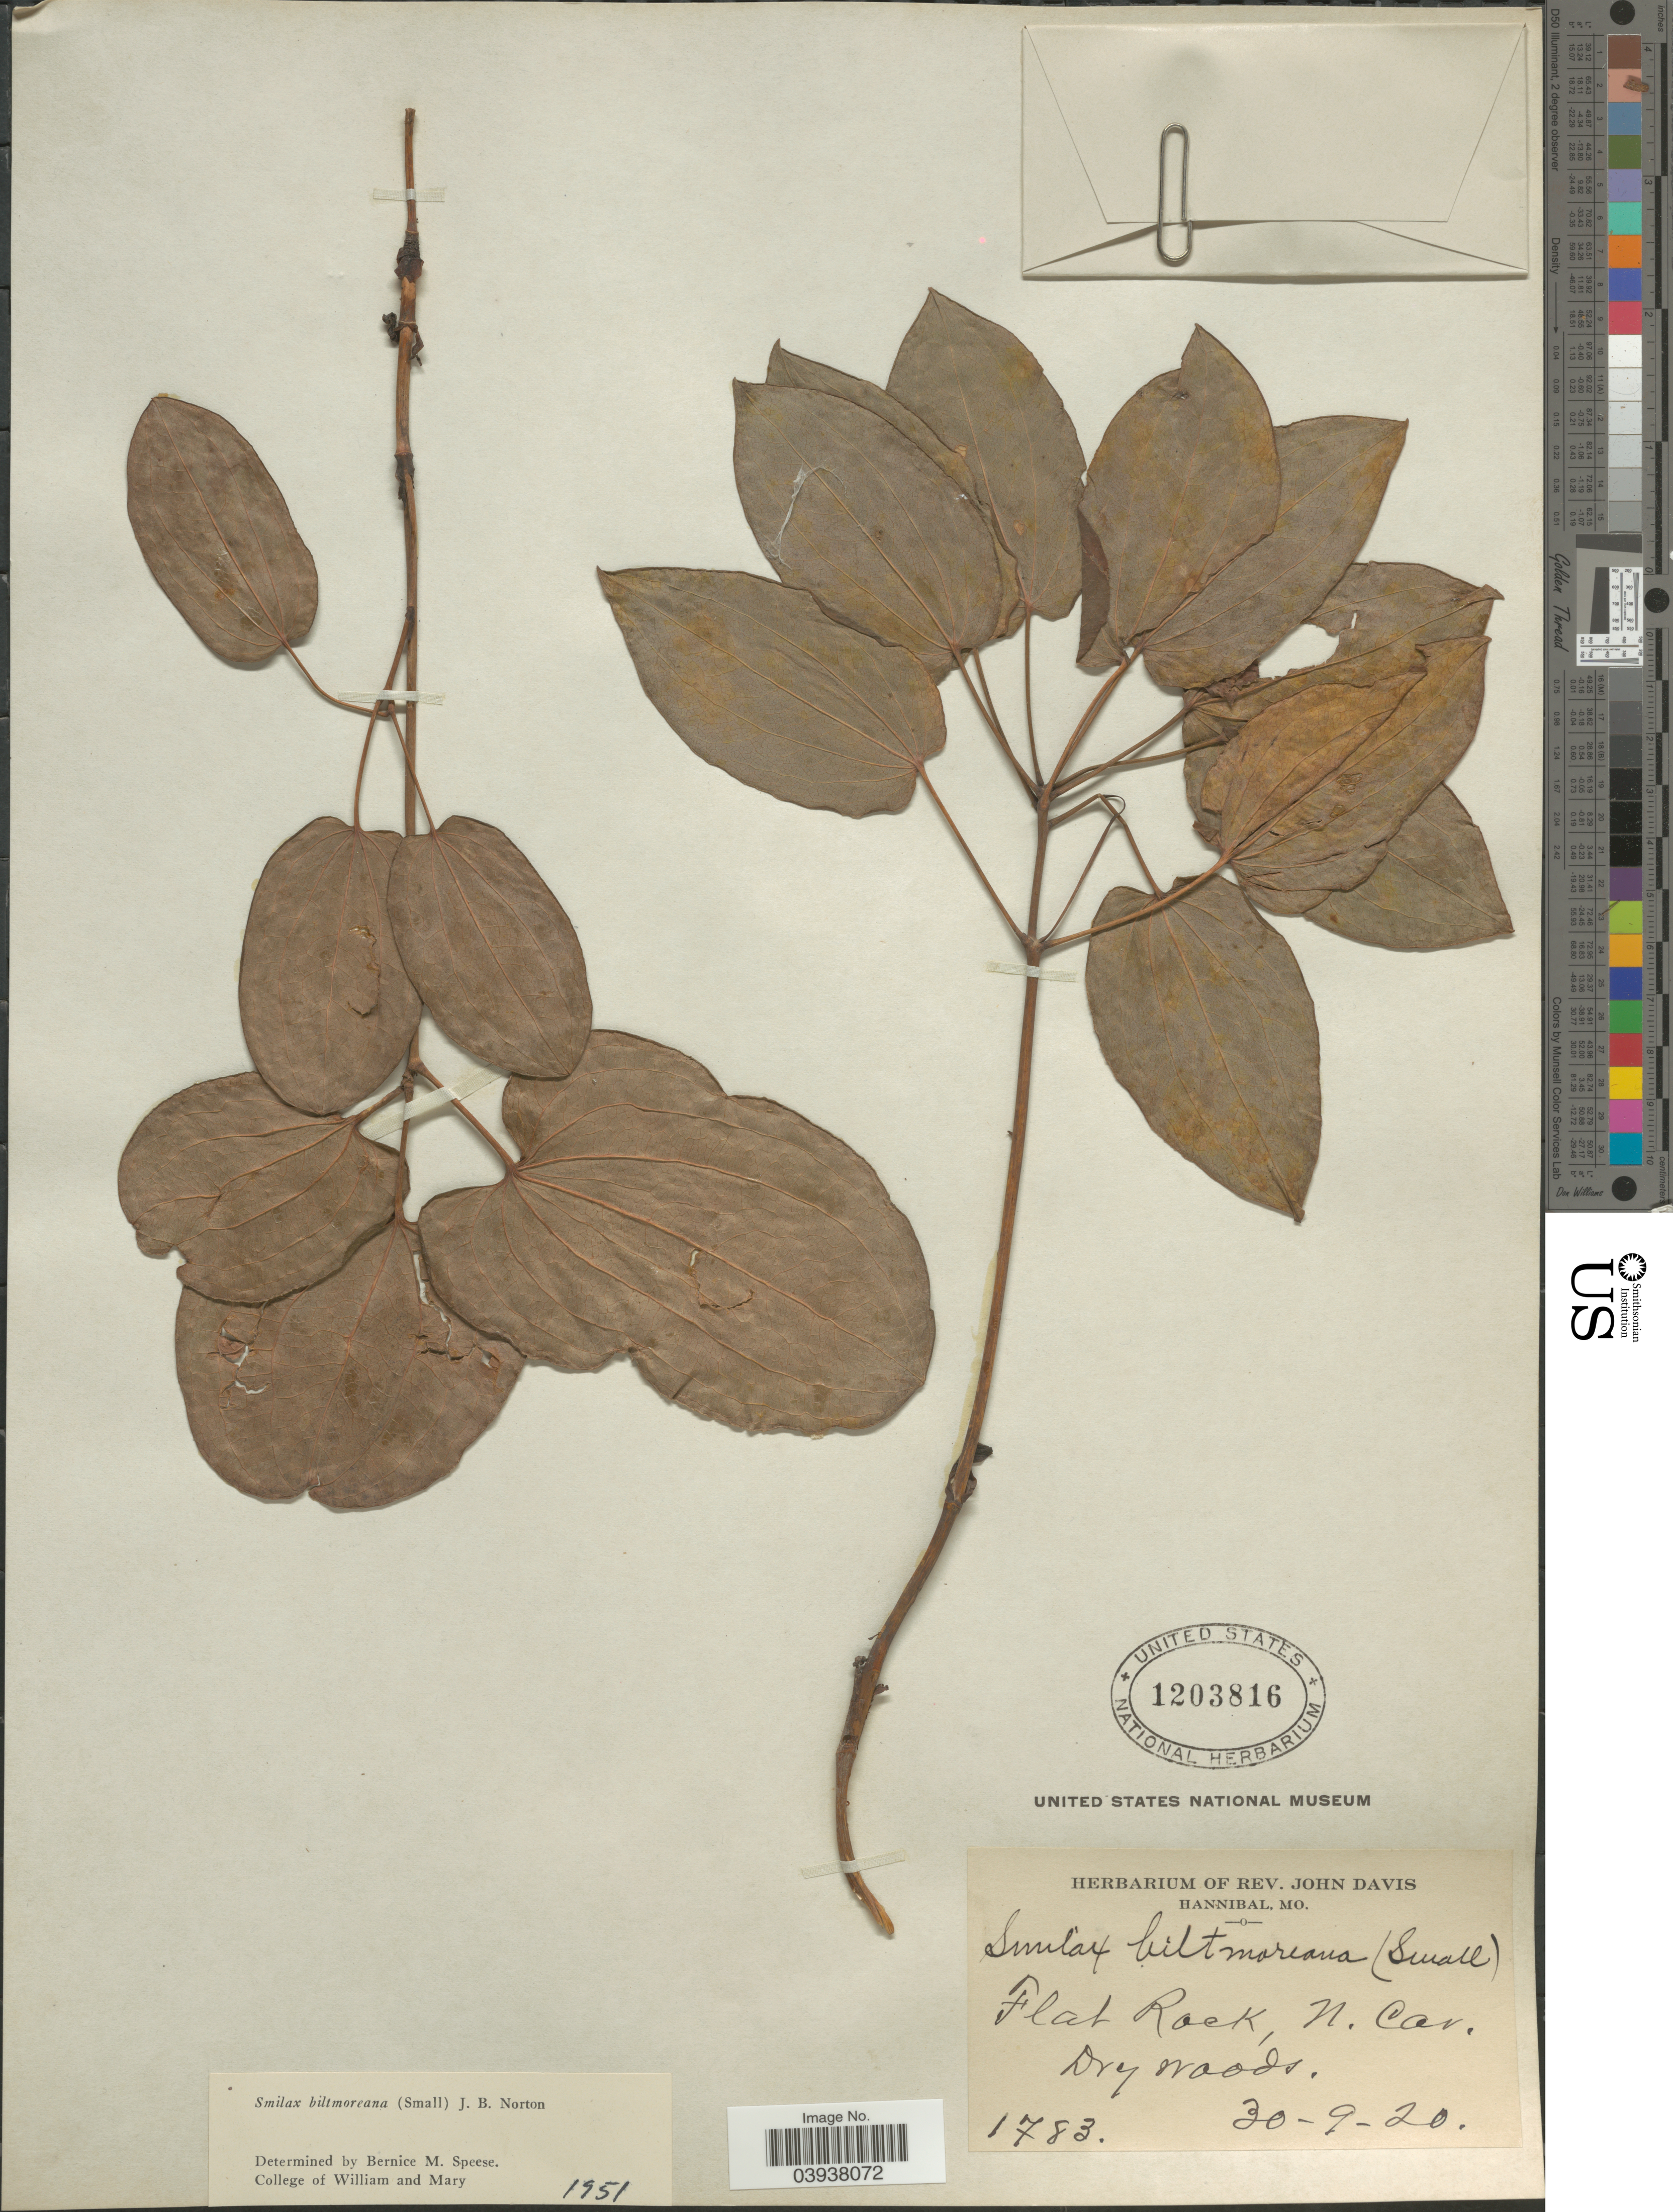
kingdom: Plantae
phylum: Tracheophyta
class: Liliopsida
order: Liliales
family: Smilacaceae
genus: Smilax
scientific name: Smilax biltmoreana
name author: (Small) J.B. Norton ex Pennell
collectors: ex herb. Rev. John Davis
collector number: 1783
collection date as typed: Transcribed d/m/y: 30/9/20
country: United States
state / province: North Carolina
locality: Flat Rock, N. Car. Dry woods.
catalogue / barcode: US 1203816